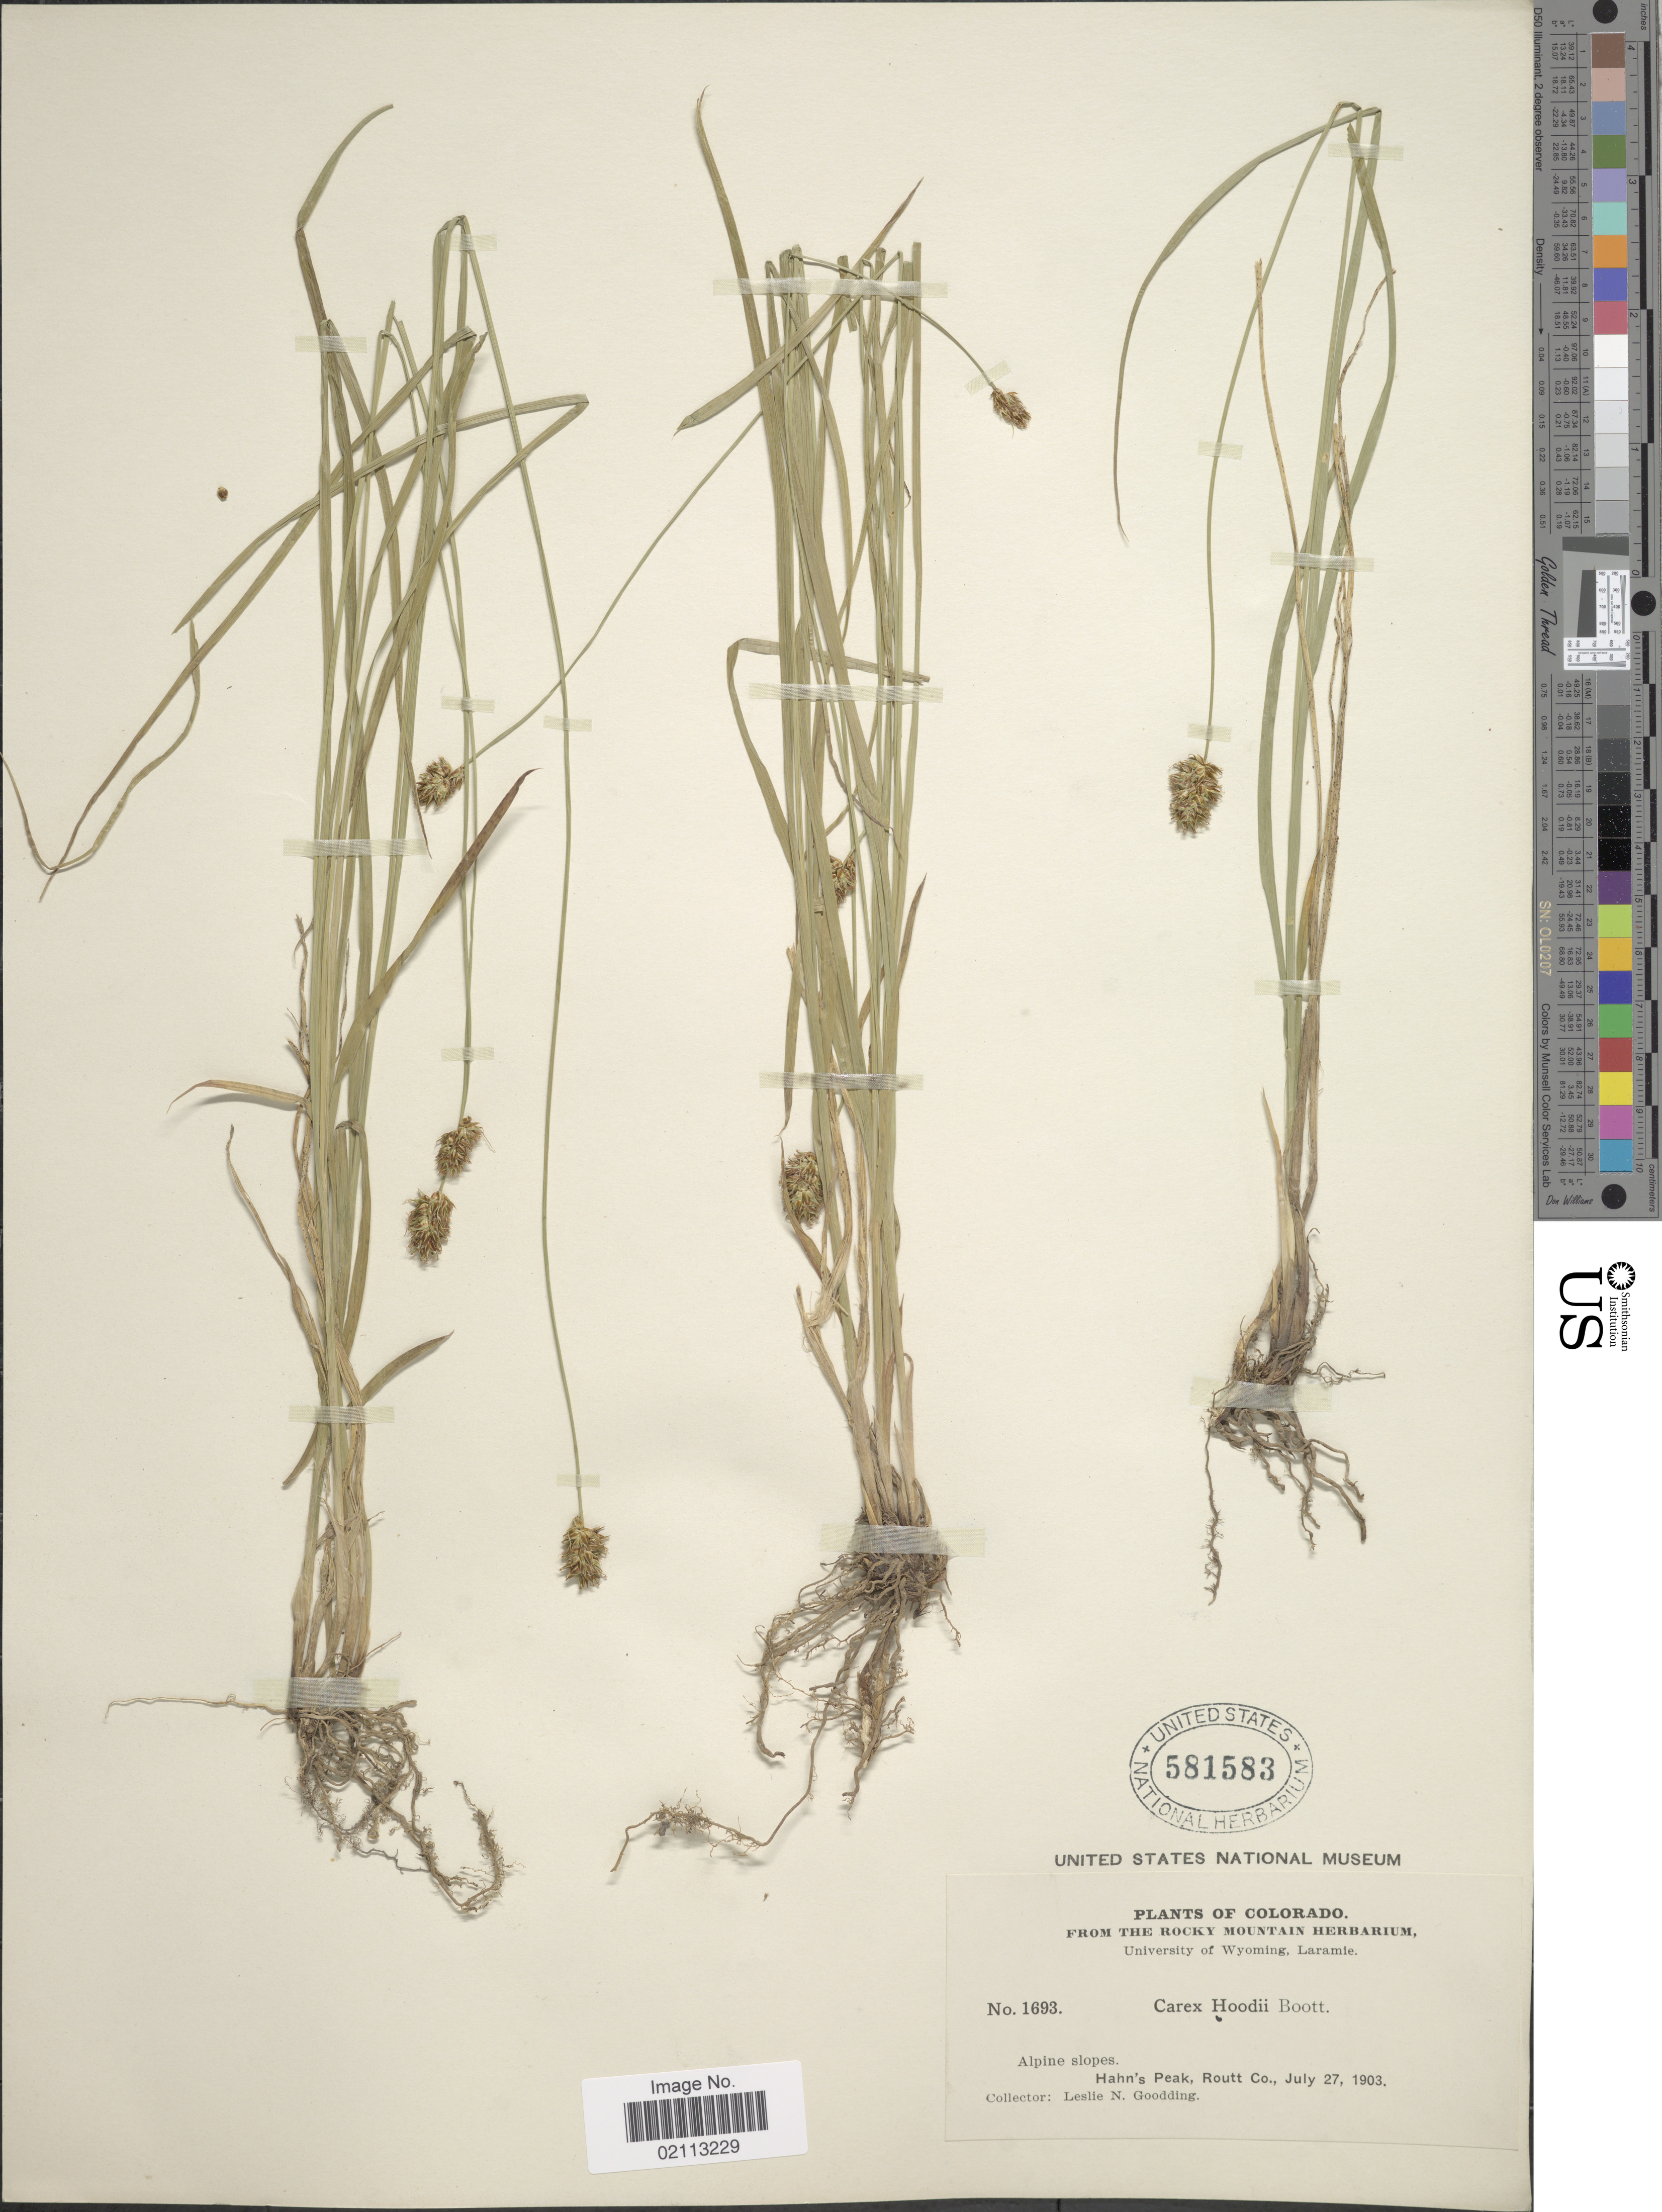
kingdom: Plantae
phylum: Tracheophyta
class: Liliopsida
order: Poales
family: Cyperaceae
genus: Carex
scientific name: Carex hoodii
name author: Boott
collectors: L. N. Goodding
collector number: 1693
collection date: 1903-07-27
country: United States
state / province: Colorado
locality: Hahn's Peak, Routt Co.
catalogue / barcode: US 584583